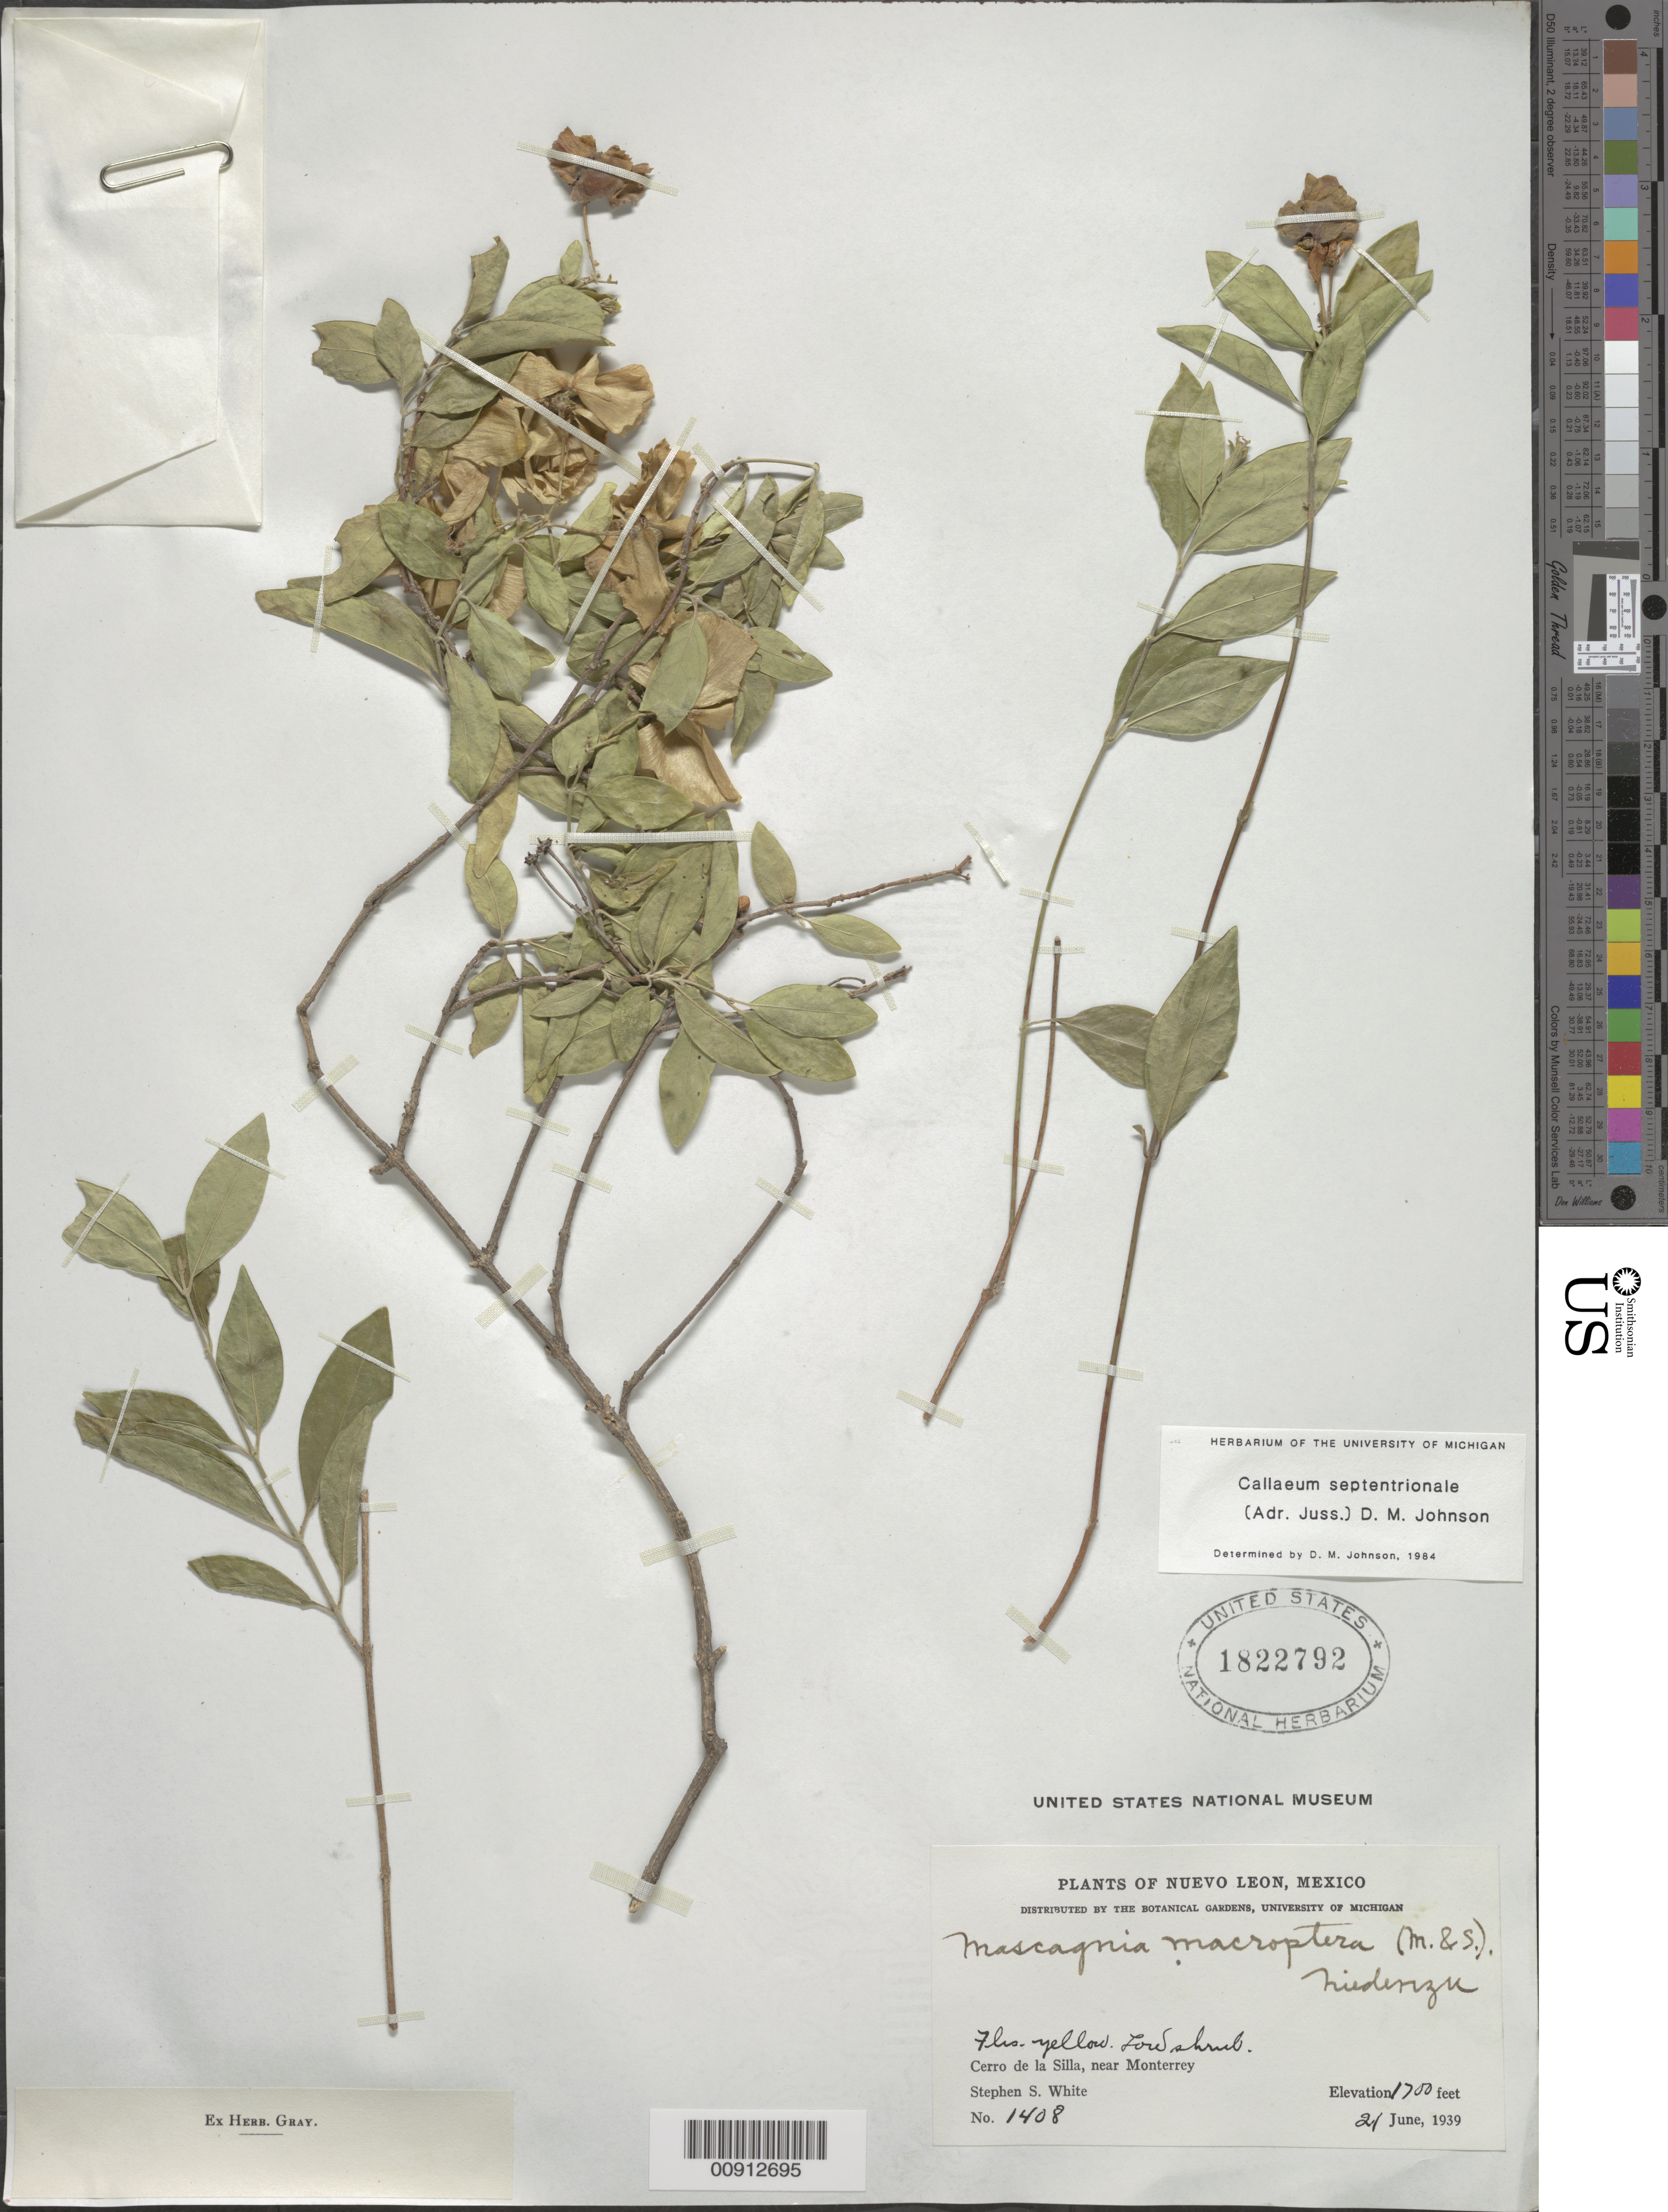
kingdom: Plantae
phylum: Tracheophyta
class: Magnoliopsida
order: Malpighiales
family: Malpighiaceae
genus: Callaeum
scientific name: Callaeum septentrionale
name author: (A. Juss.) D.M. Johnson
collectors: S. S. White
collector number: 1408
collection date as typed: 21 Jun 1939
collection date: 1939-06-21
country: Mexico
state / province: Nuevo León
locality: Cerro de la Silla, near Monterrey, Nuevo León.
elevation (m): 518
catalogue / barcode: US 1822792